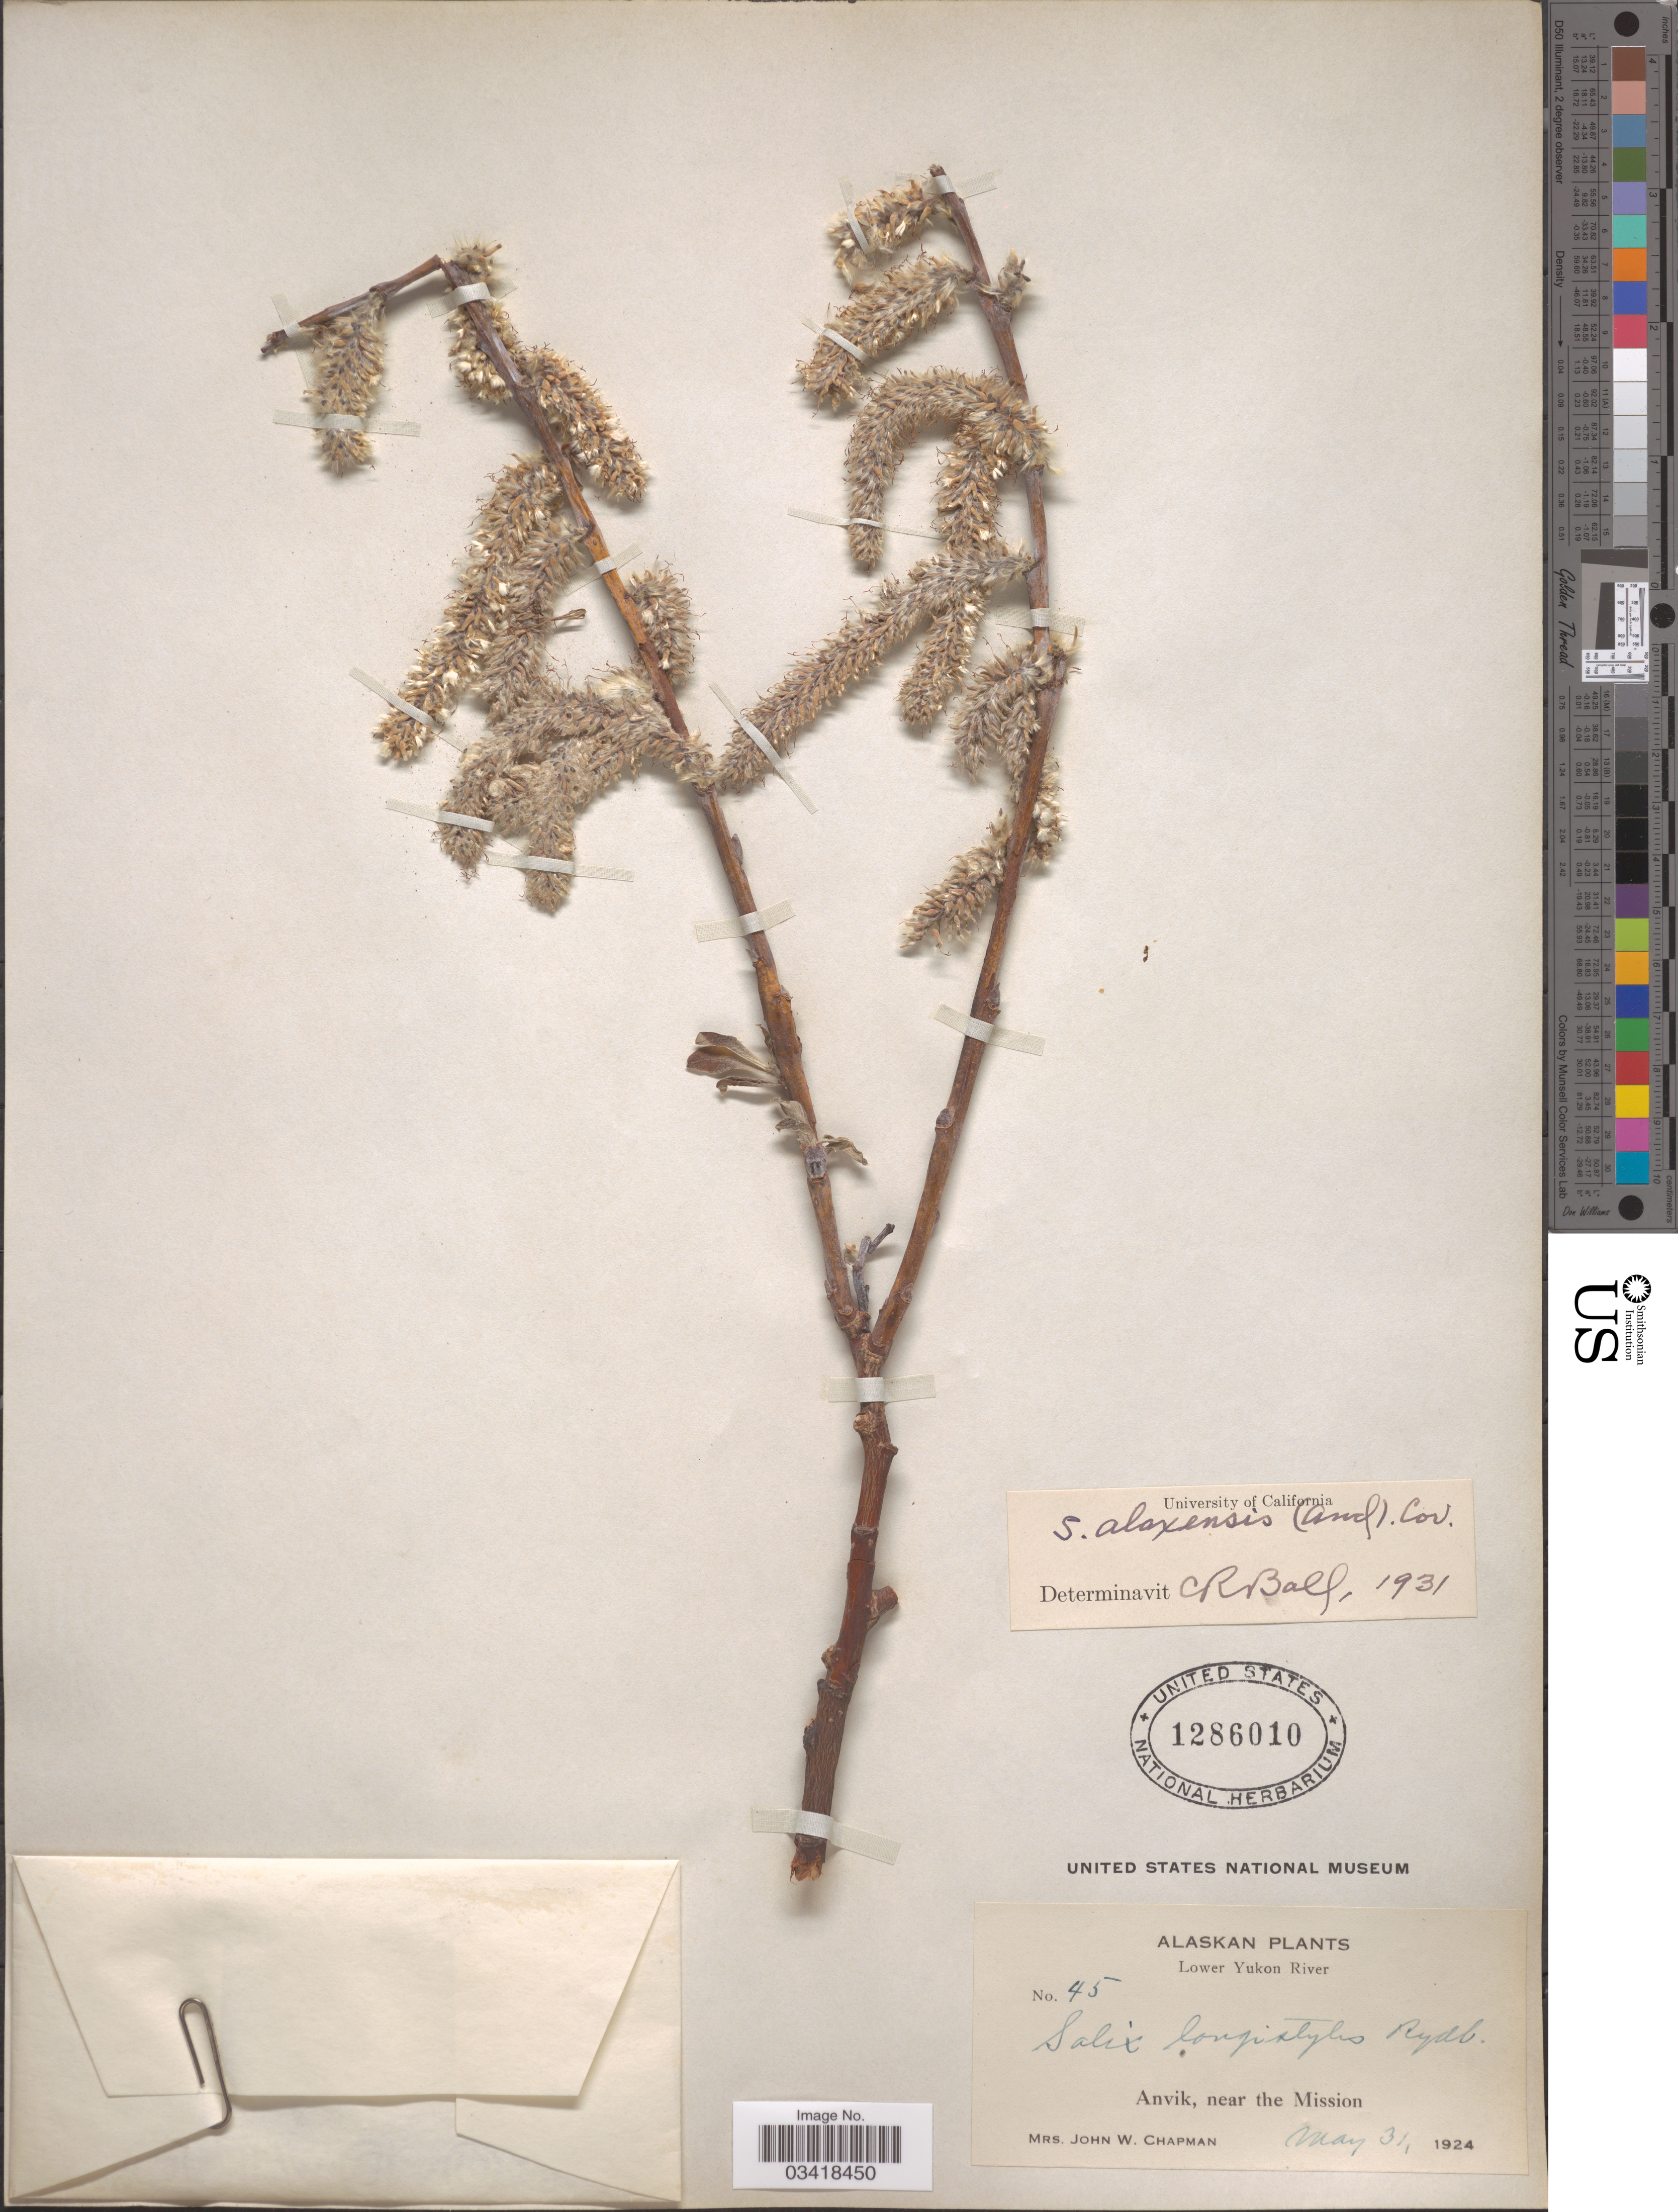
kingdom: Plantae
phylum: Tracheophyta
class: Magnoliopsida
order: Malpighiales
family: Salicaceae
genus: Salix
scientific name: Salix alaxensis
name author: (Andersson) Coville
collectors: J. Chapman Mrs.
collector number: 45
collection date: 1924-05-31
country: United States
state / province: Alaska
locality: Lower Yukon River. Anvik, near the Mission.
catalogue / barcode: US 1286010